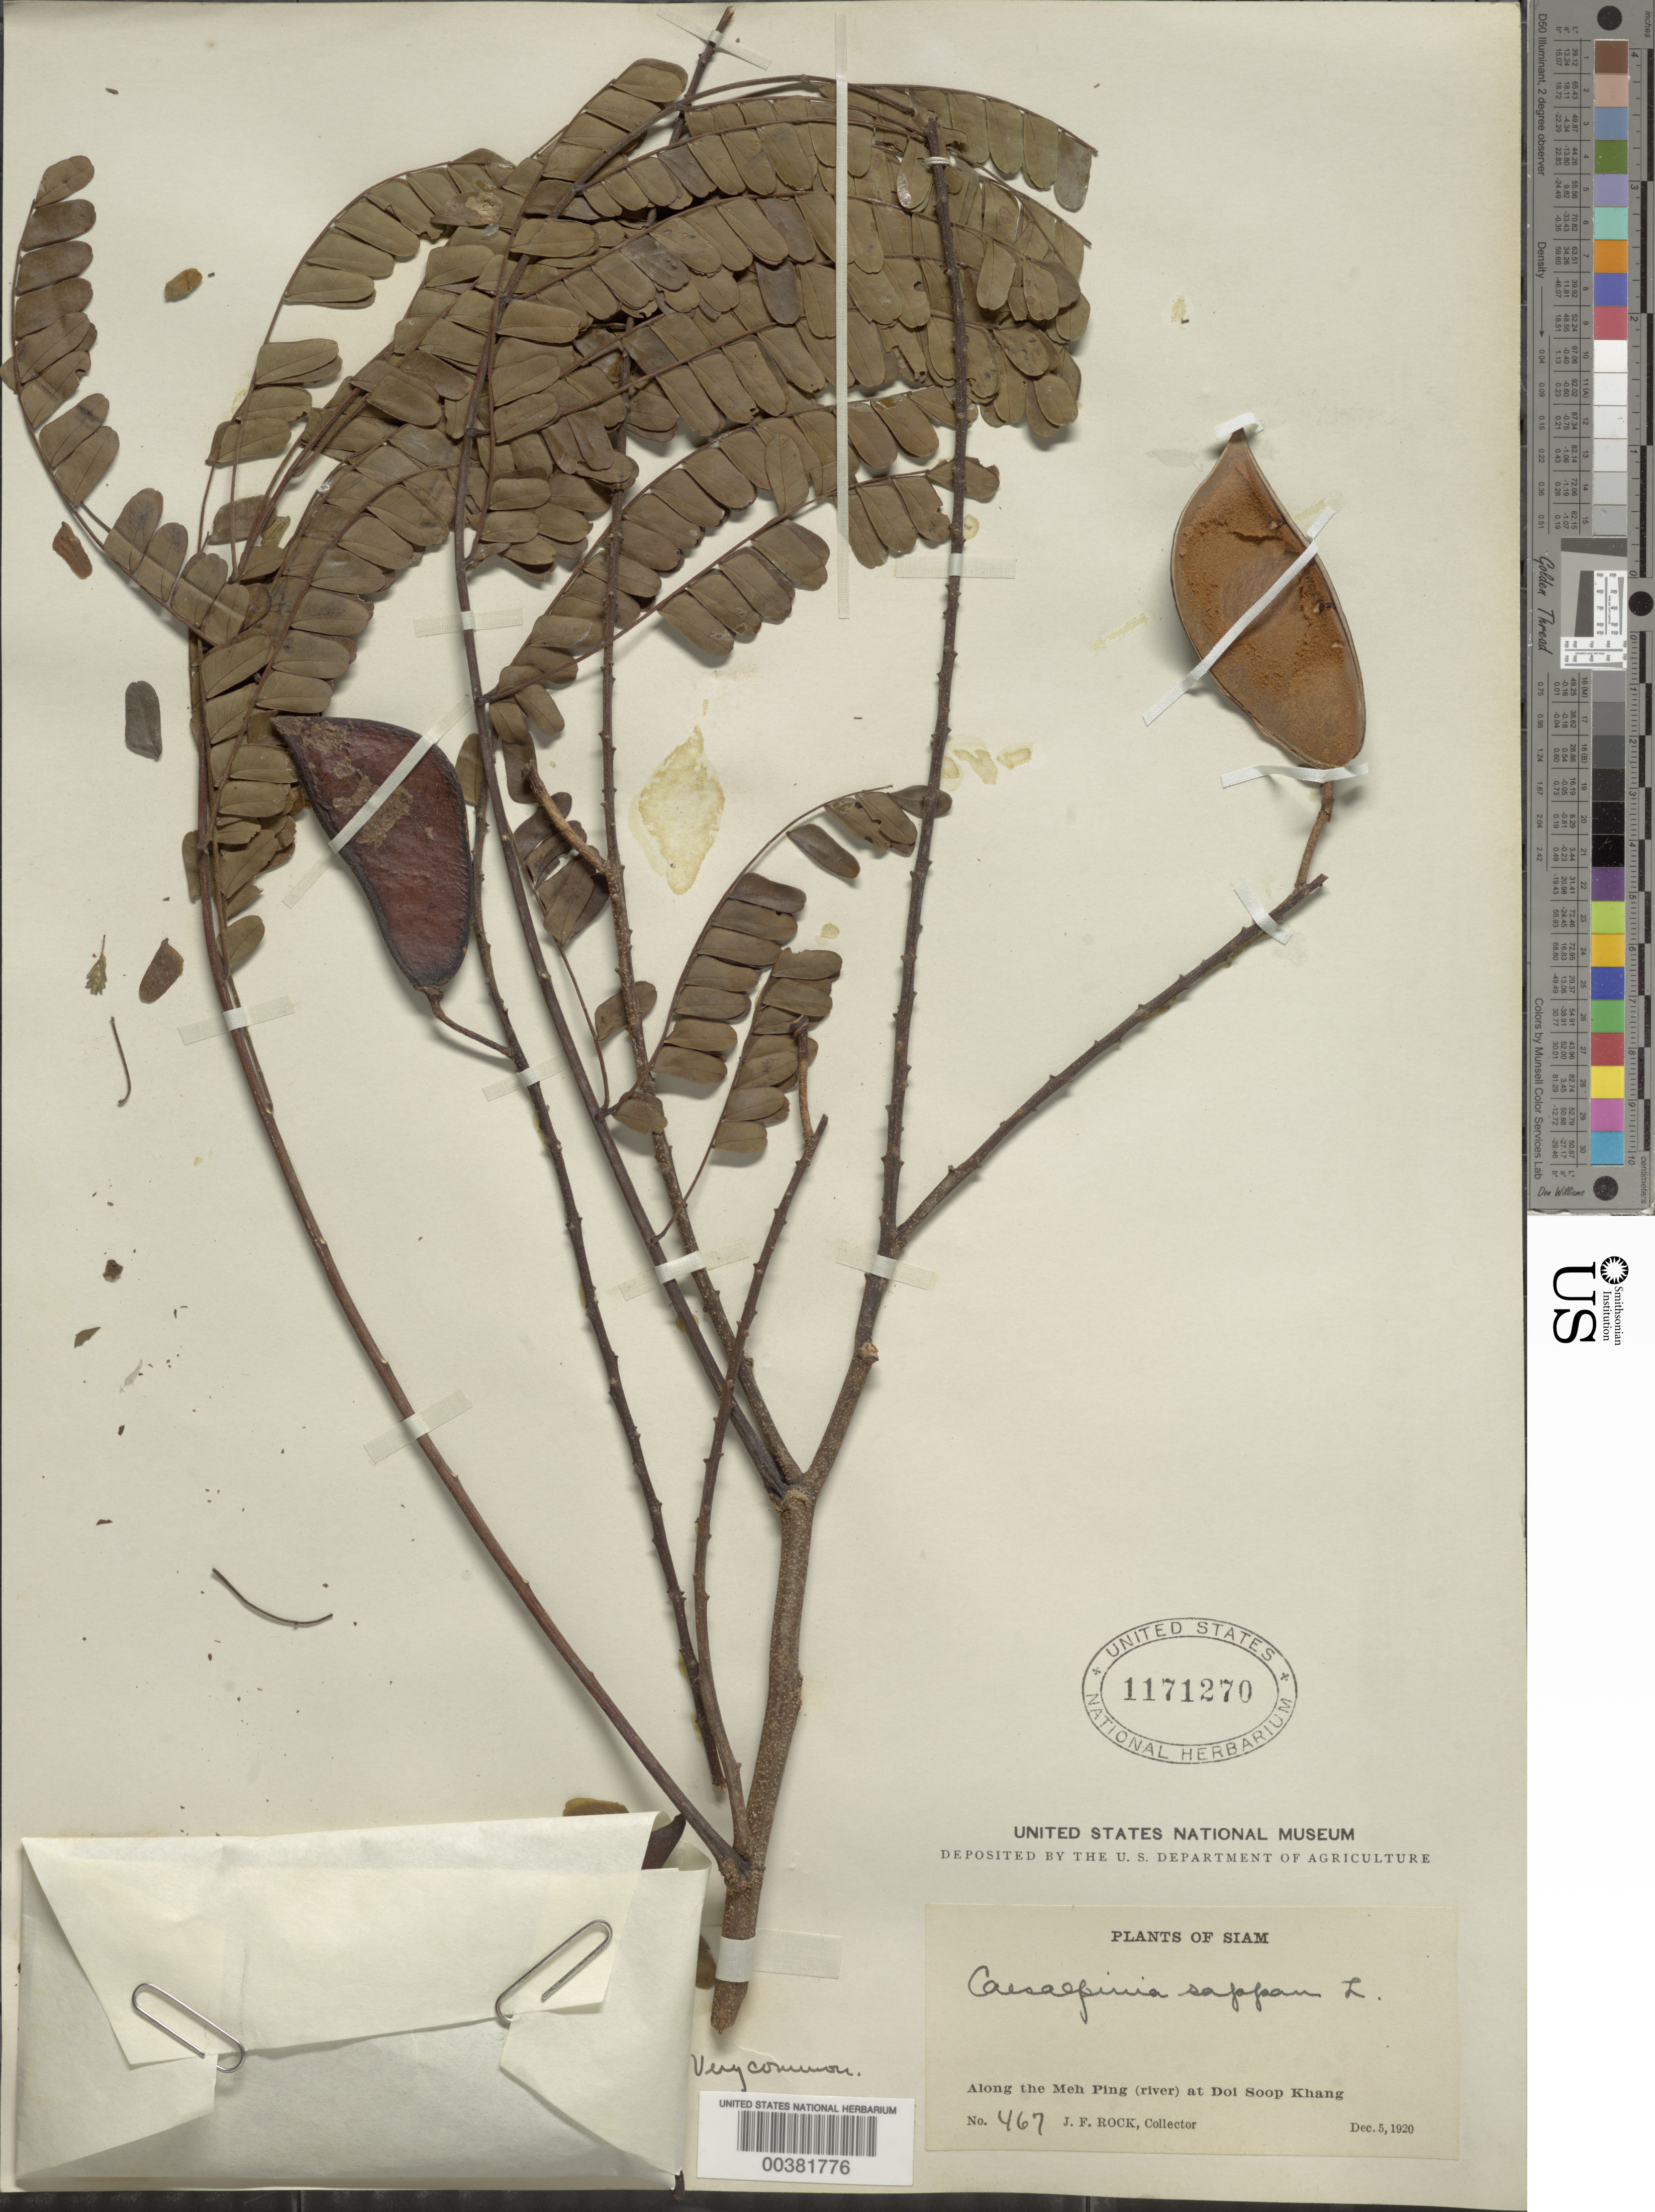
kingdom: Plantae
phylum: Tracheophyta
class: Magnoliopsida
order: Fabales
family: Fabaceae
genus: Biancaea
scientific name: Biancaea sappan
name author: (L.) Tod.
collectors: J. F. Rock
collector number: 467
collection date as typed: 05 Dec 1920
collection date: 1920-12-05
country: Thailand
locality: Along the meh ping river at doi soop khang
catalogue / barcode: US 1171270